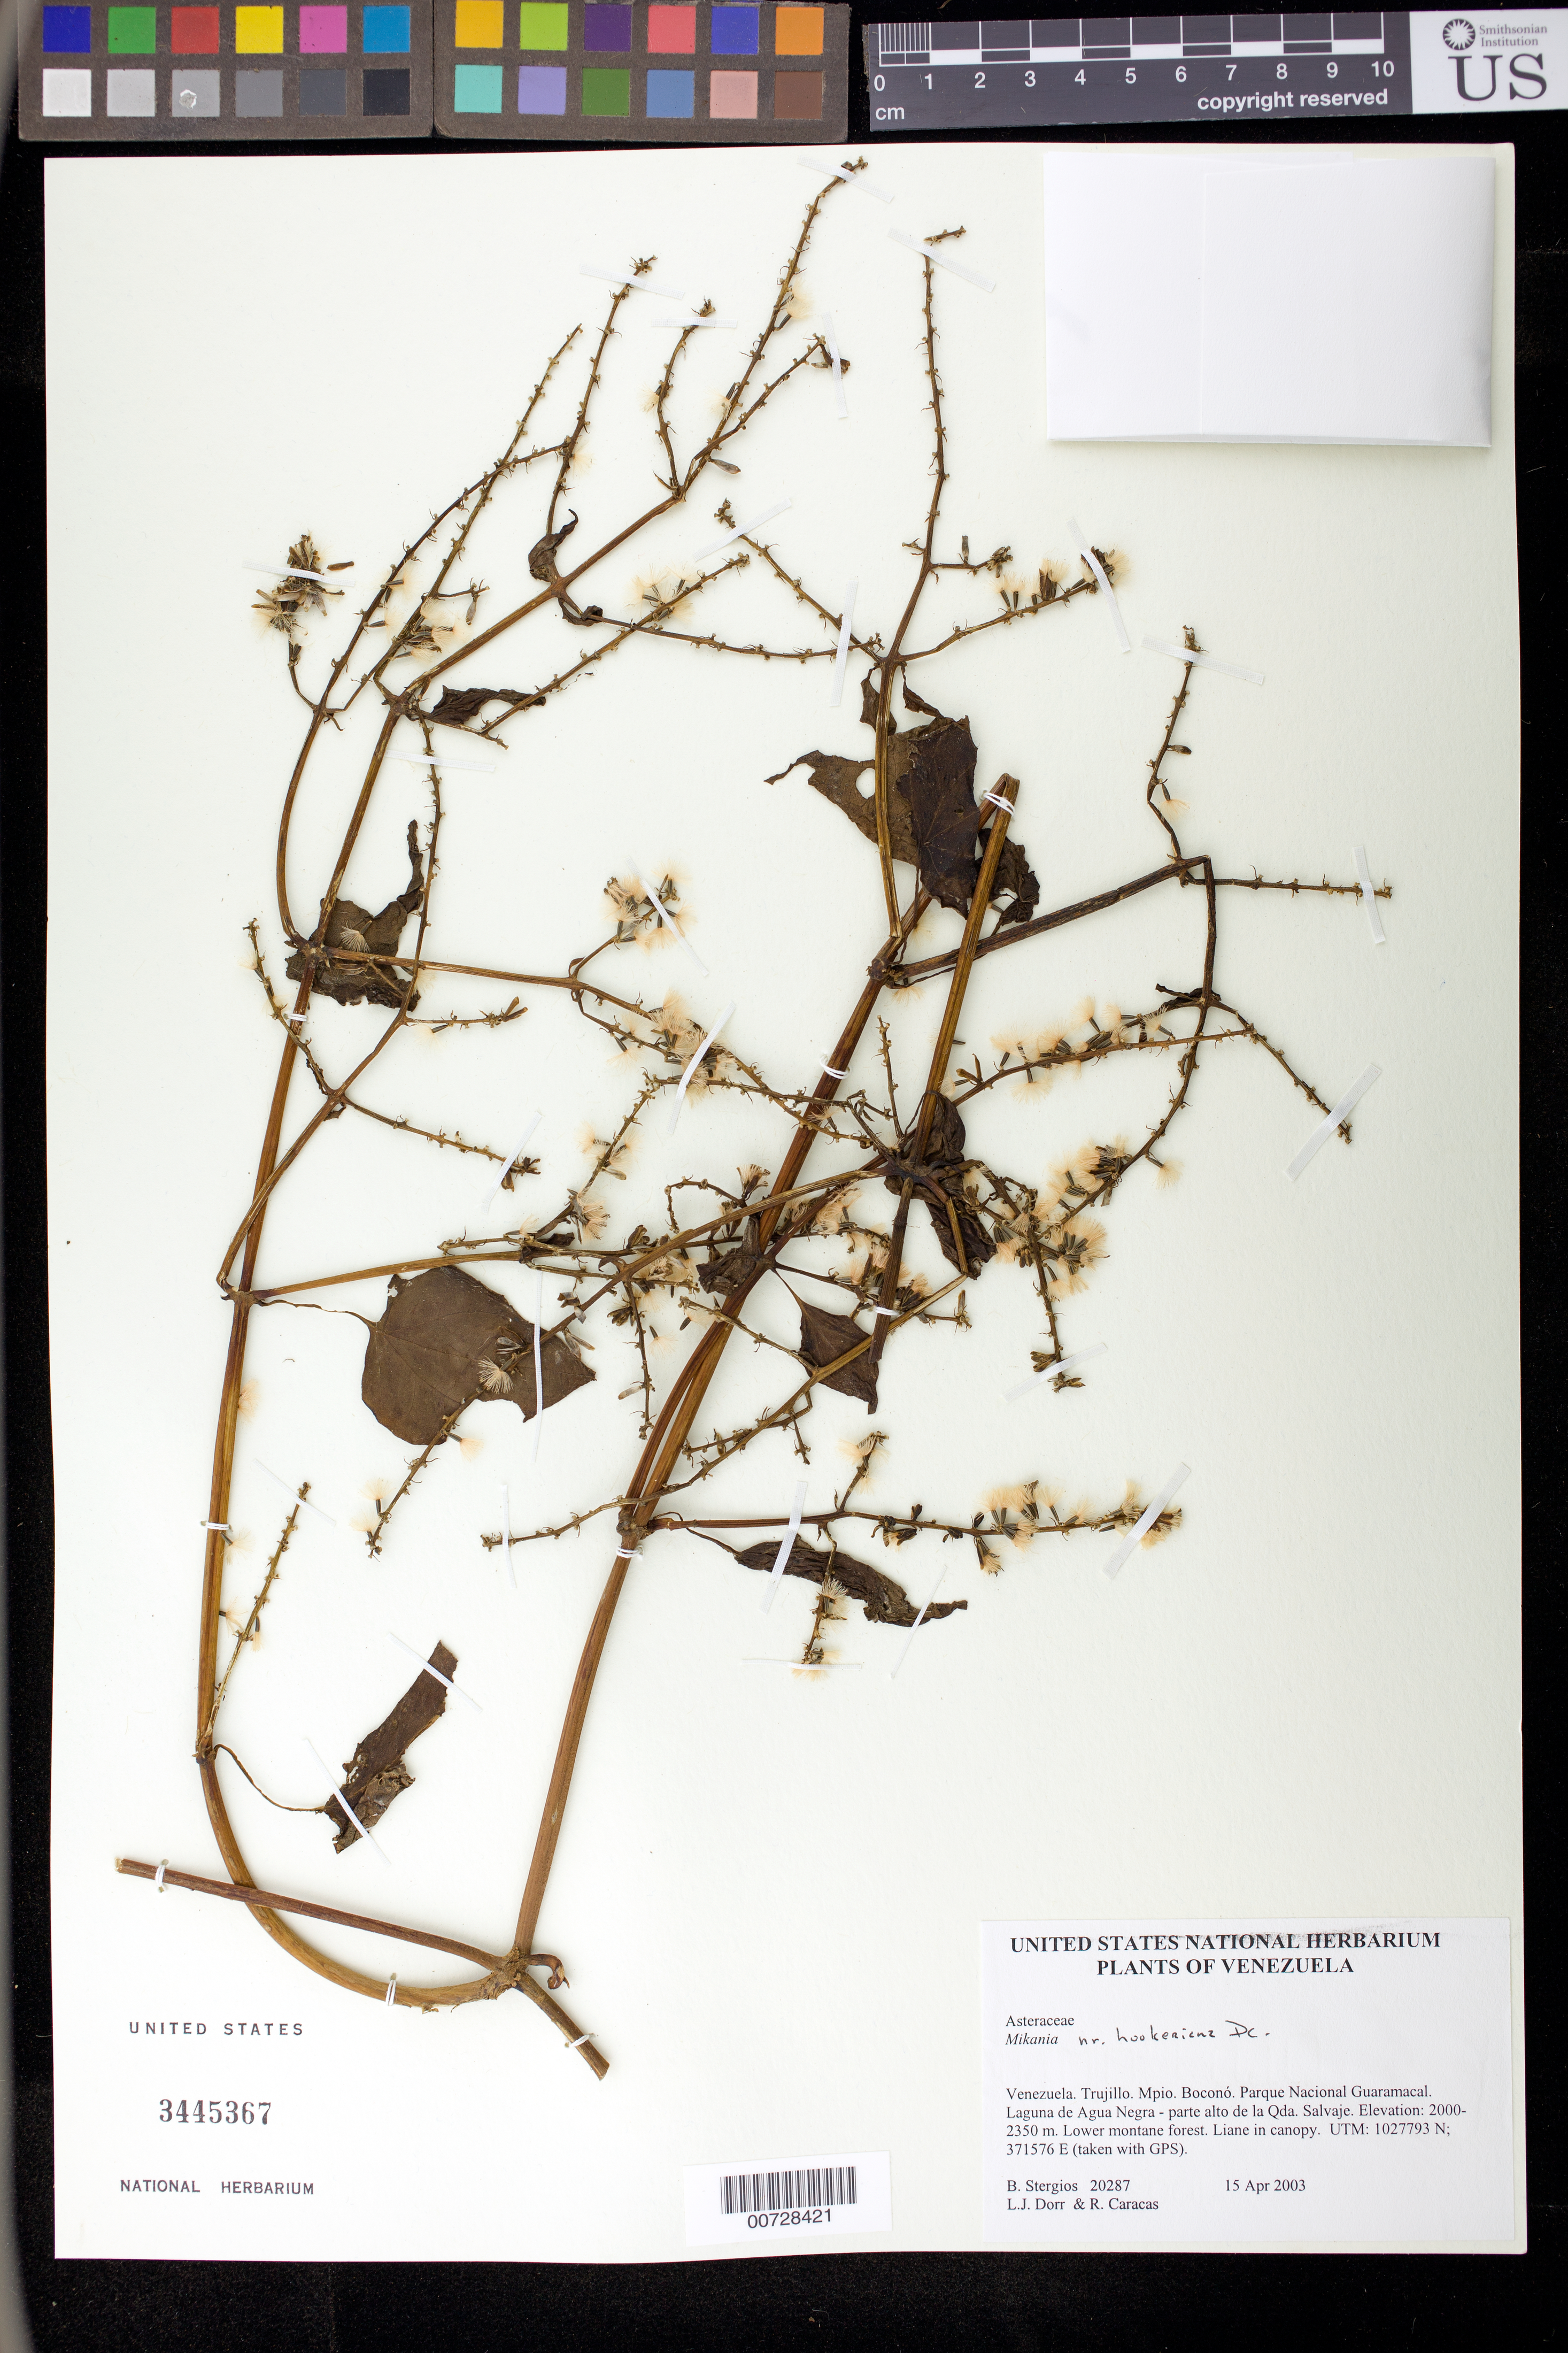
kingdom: Plantae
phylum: Tracheophyta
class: Magnoliopsida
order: Asterales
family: Asteraceae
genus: Mikania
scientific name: Mikania hookeriana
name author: DC.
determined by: Holmes, Walter C., (BAYLU), Baylor University (UNITED STATES)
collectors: B. G. Stergios, L. J. Dorr & R. Caracas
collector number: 20287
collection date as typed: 15 Apr 2003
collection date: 2003-04-15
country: Venezuela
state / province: Trujillo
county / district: Boconó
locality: Parque Nacional Guaramacal, Laguna de Agua Negra - parte alto de la Qda. Salvaje.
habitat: Lower montane forest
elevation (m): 2000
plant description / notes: BAYLU, PORT, US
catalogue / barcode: US 3445367